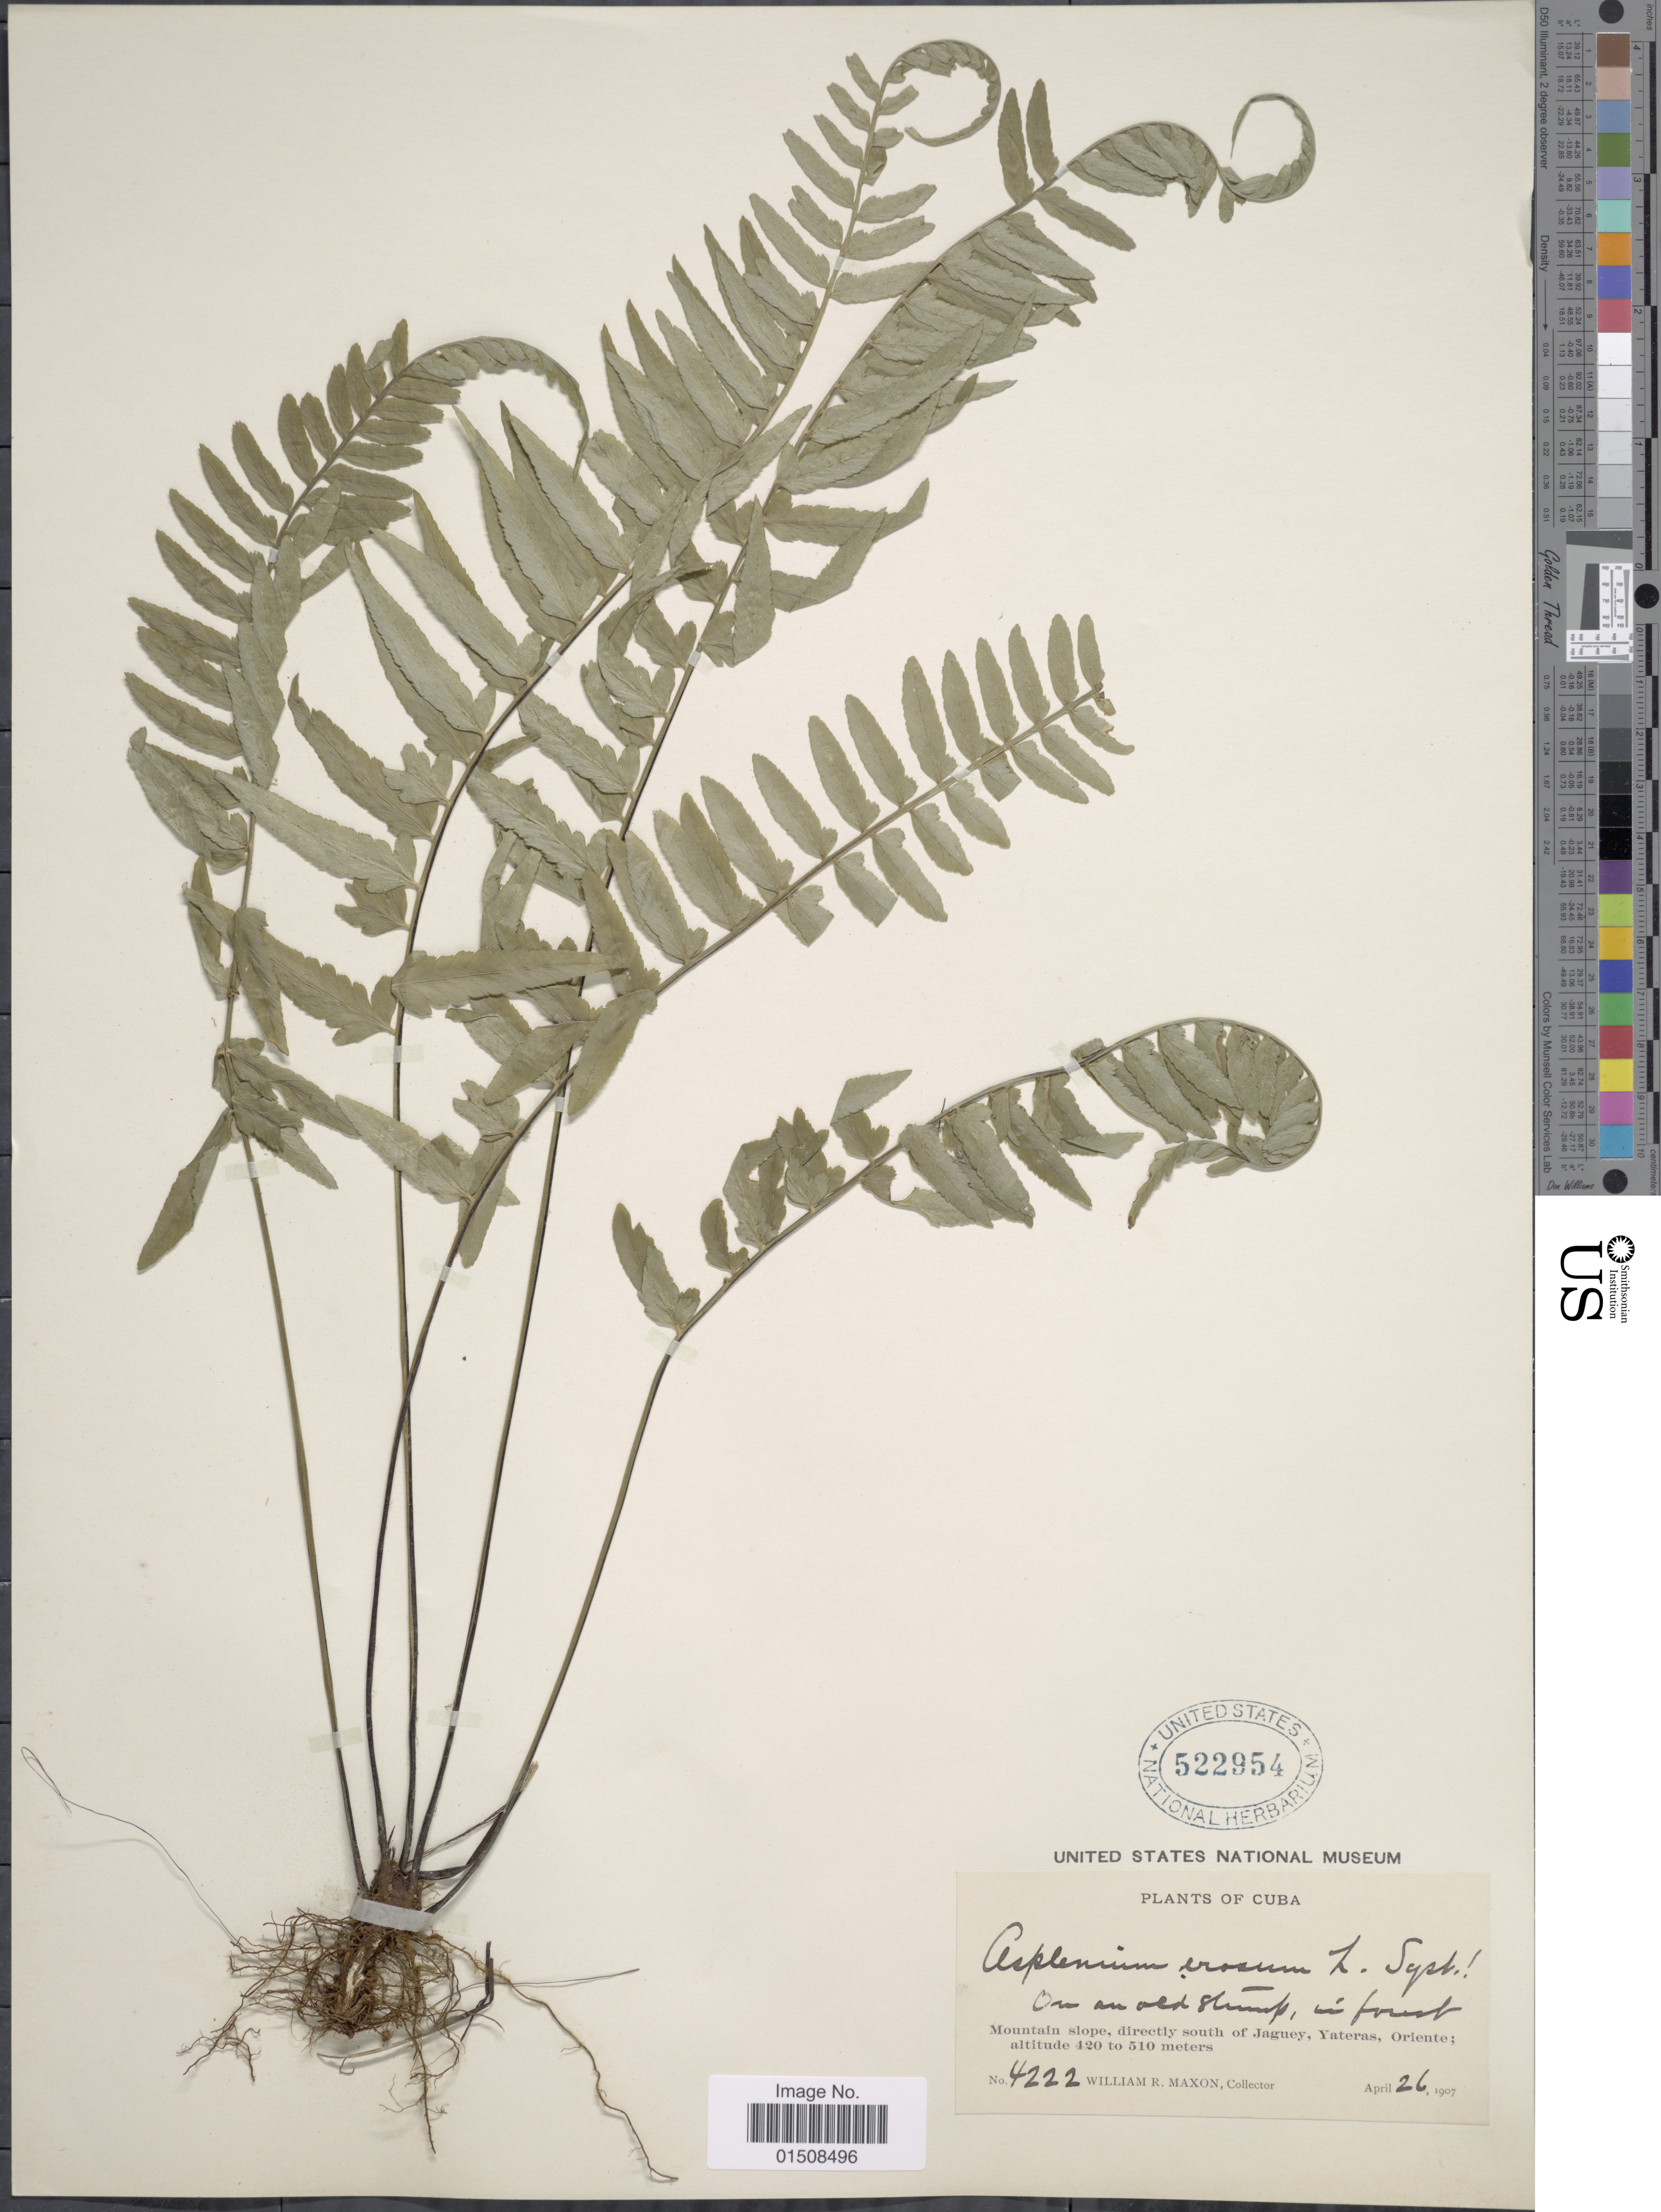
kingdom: Plantae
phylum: Tracheophyta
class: Polypodiopsida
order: Polypodiales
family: Aspleniaceae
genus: Asplenium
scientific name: Asplenium auritum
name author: Sw.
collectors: W. R. Maxon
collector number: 4222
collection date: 1907-04-26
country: Cuba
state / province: Oriente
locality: Mountain slope, directly south of Jaguey, Yateras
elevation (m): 420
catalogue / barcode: US 522954